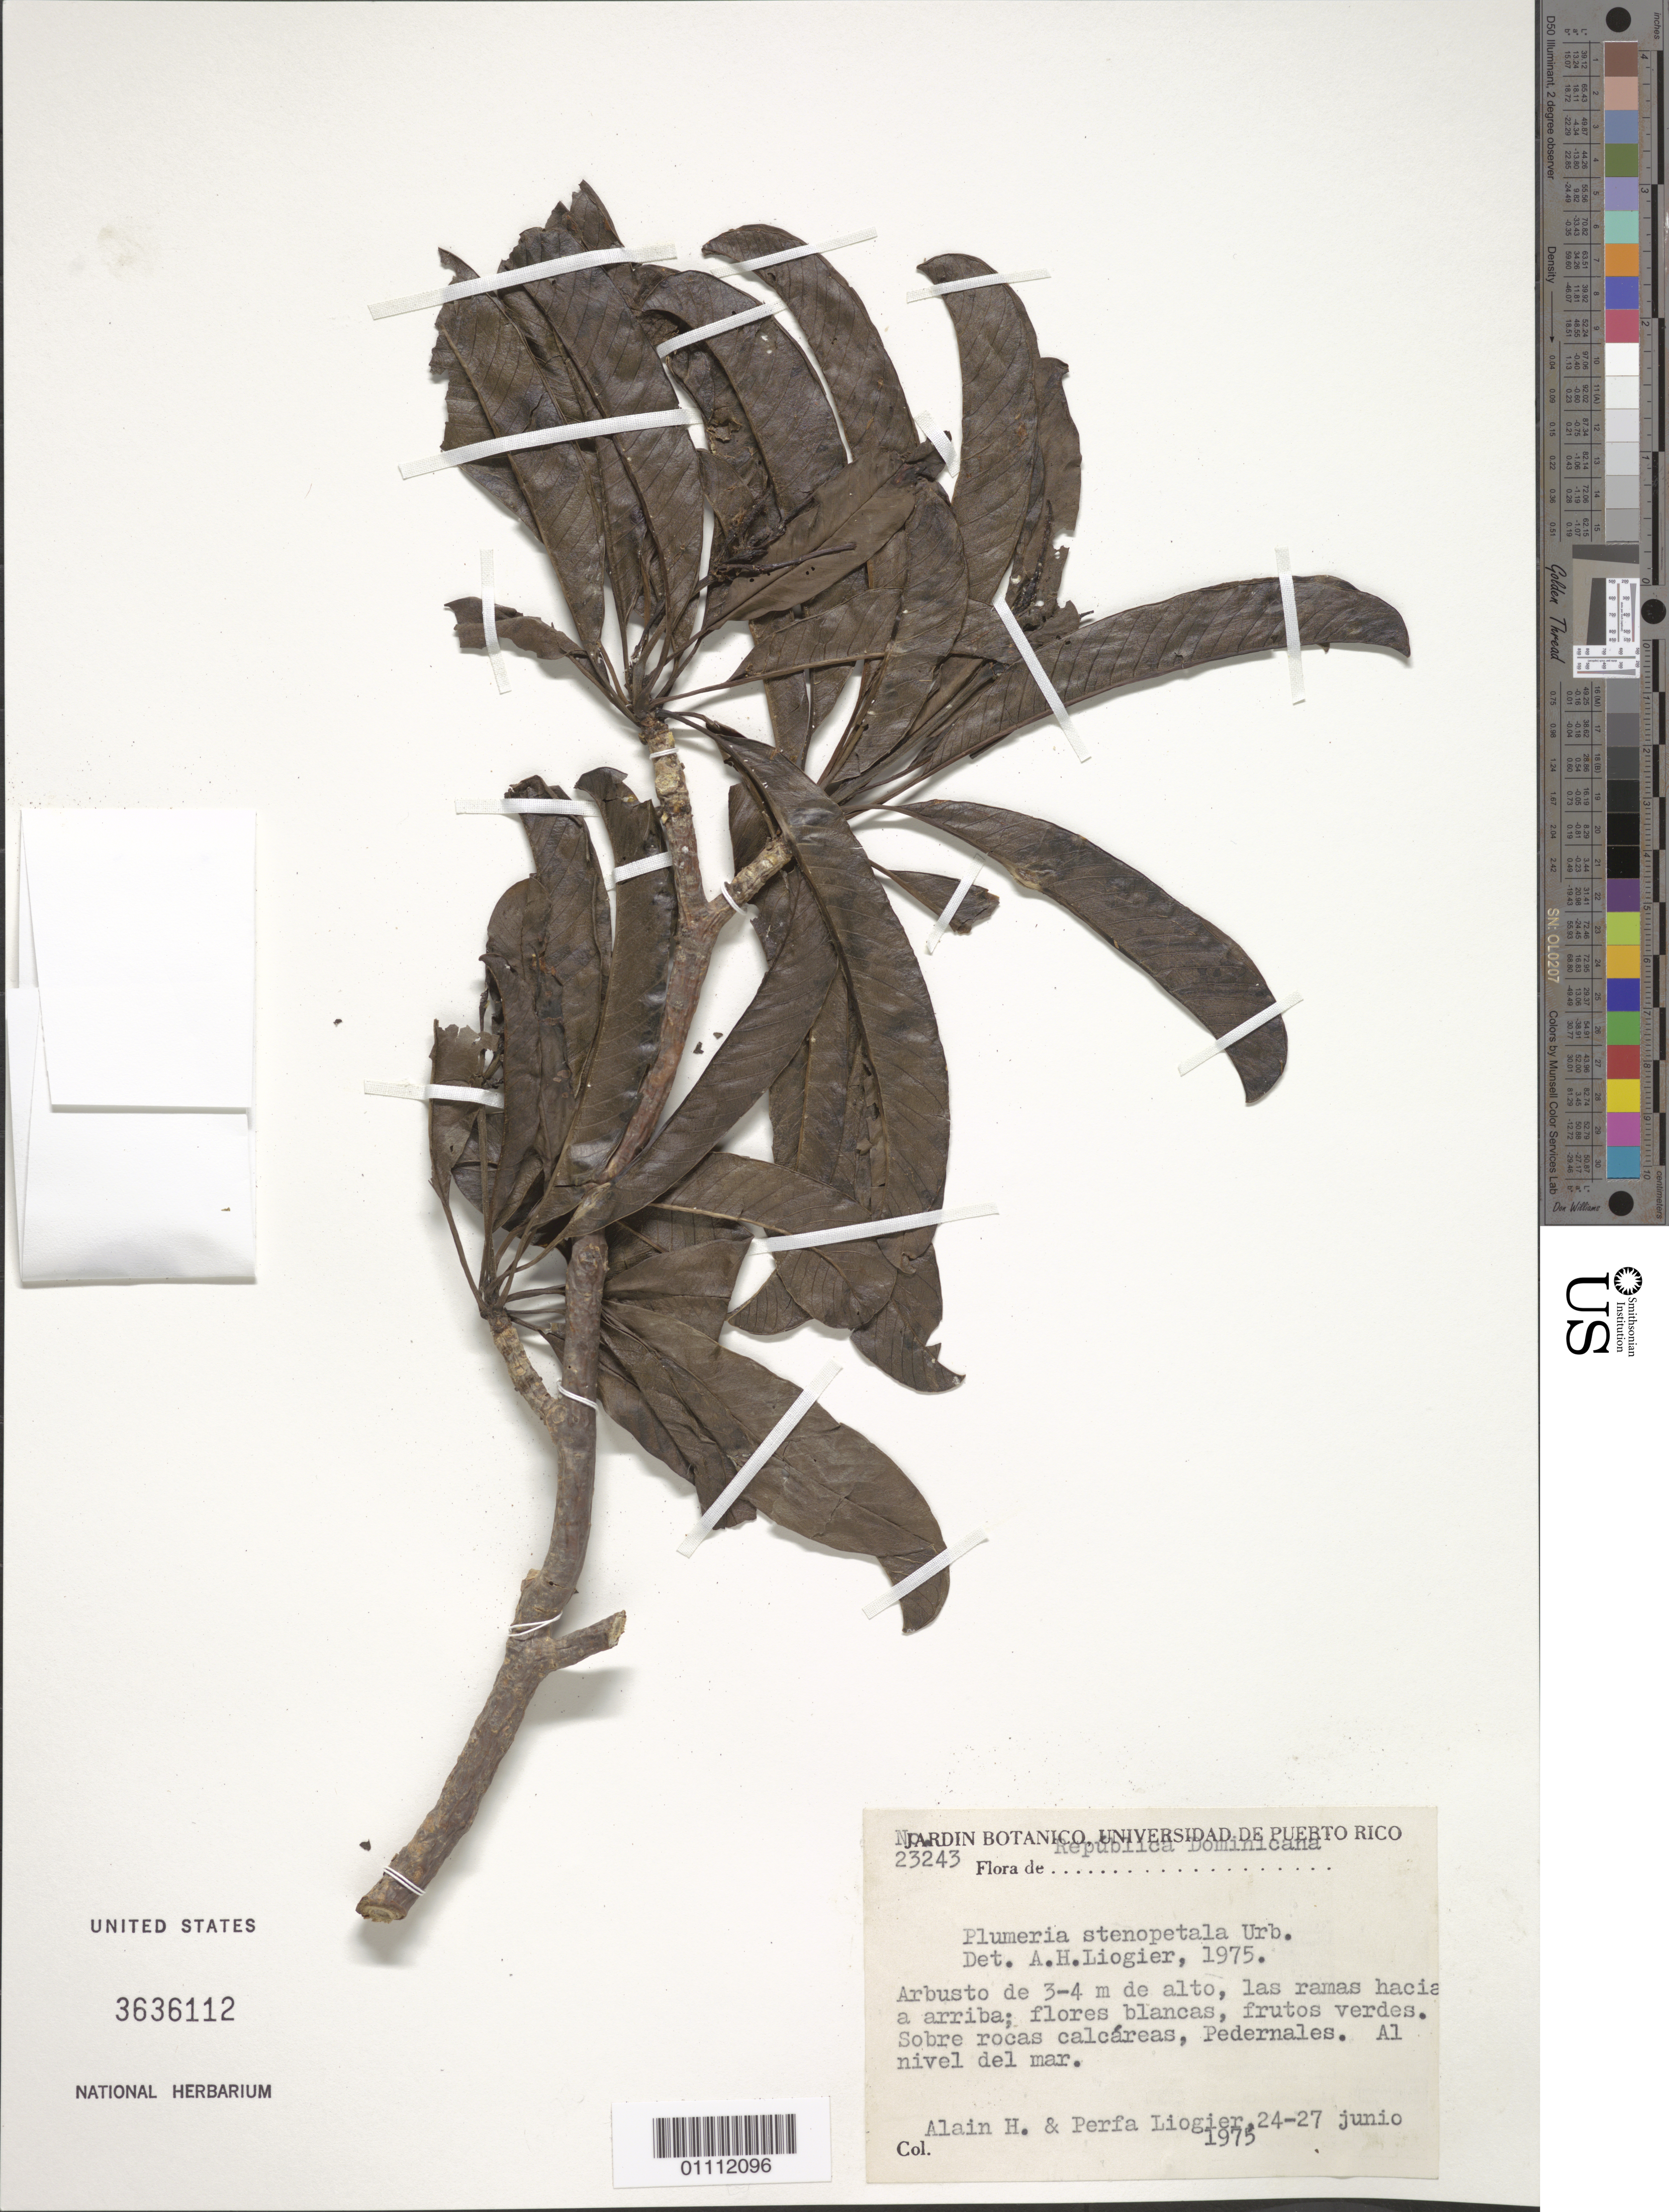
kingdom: Plantae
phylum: Tracheophyta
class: Magnoliopsida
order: Gentianales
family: Apocynaceae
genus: Plumeria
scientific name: Plumeria stenopetala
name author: Urb.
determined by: Liogier, Alain H.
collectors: A. H. Liogier & M. P. Liogier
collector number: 23243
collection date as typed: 24 Jun 1975 to 27 Jun 1975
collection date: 1975-06-24/1975-06-27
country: Dominican Republic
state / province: Pedernales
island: Hispaniola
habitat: Sobre rocas calcáreas. Al nivel del mar.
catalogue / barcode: US 3636112